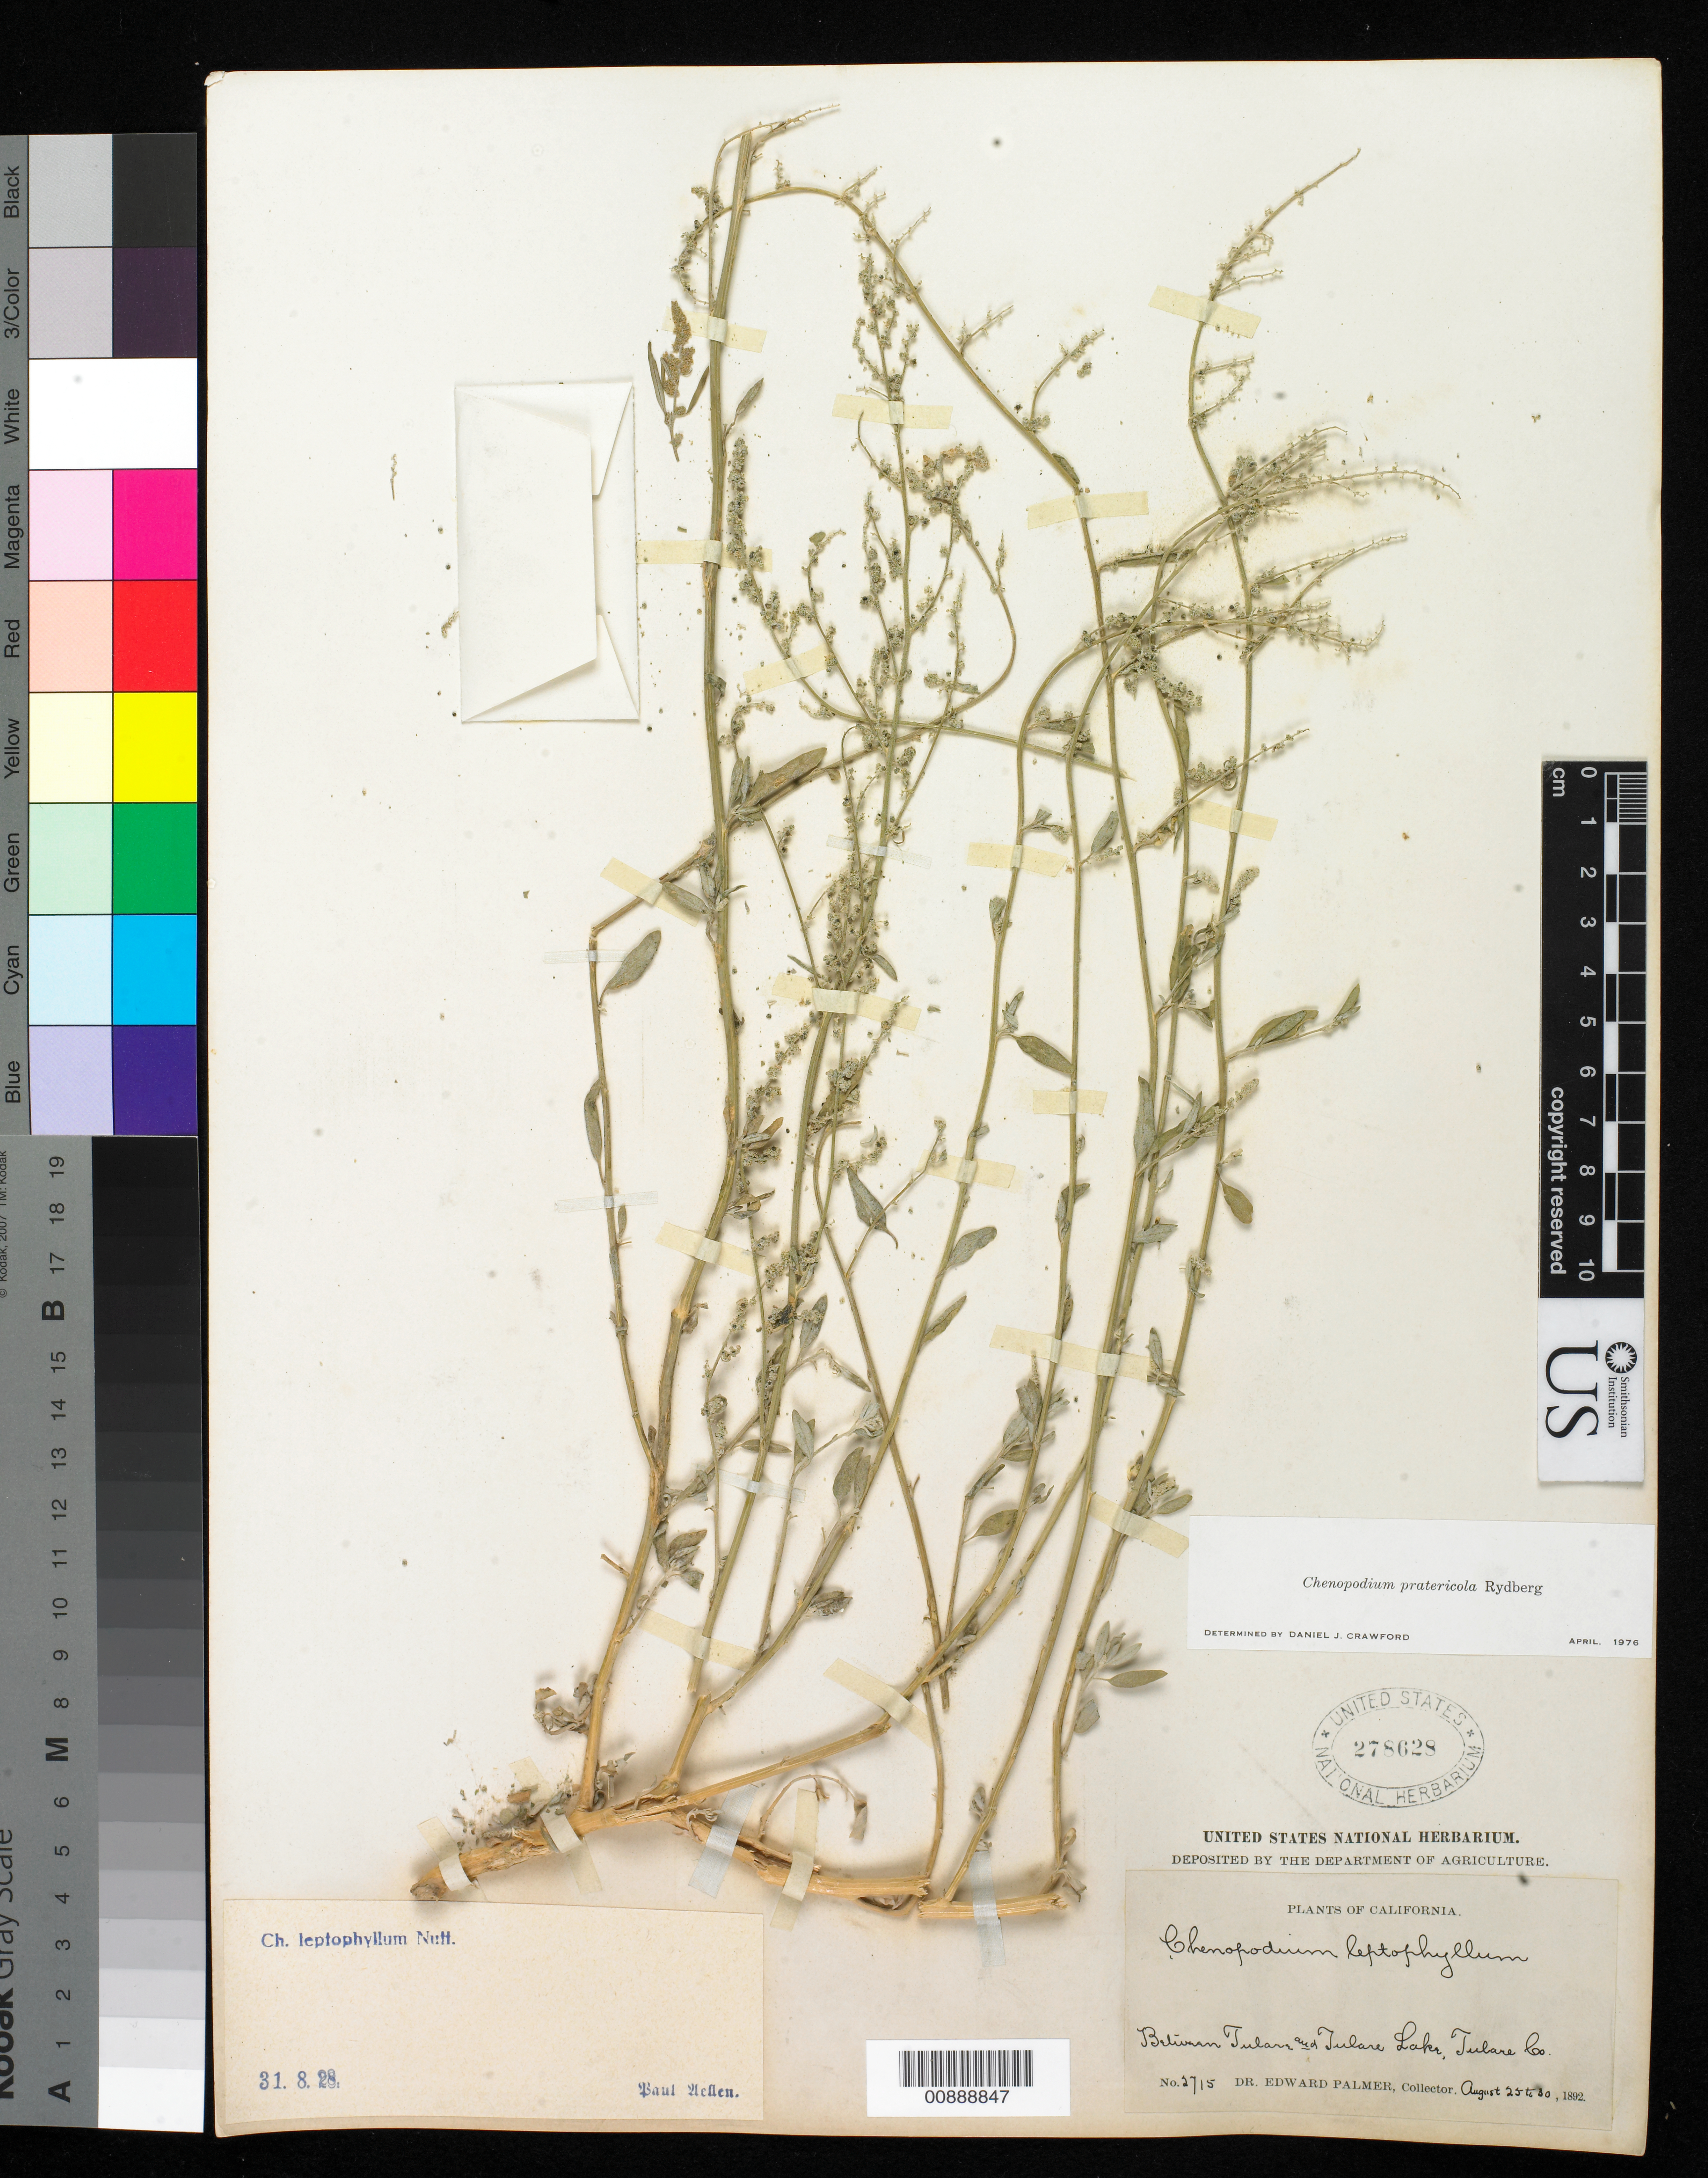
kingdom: Plantae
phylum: Tracheophyta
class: Magnoliopsida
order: Caryophyllales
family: Amaranthaceae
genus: Chenopodium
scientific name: Chenopodium pratericola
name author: Rydb.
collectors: E. Palmer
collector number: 2715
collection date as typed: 25 Aug 1892 to 30 Aug 1892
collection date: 1892-08-25/1892-08-30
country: United States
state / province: California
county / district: Tulare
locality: Between Tulare and Tulare Lake, Tulare County, California.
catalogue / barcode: US 278628